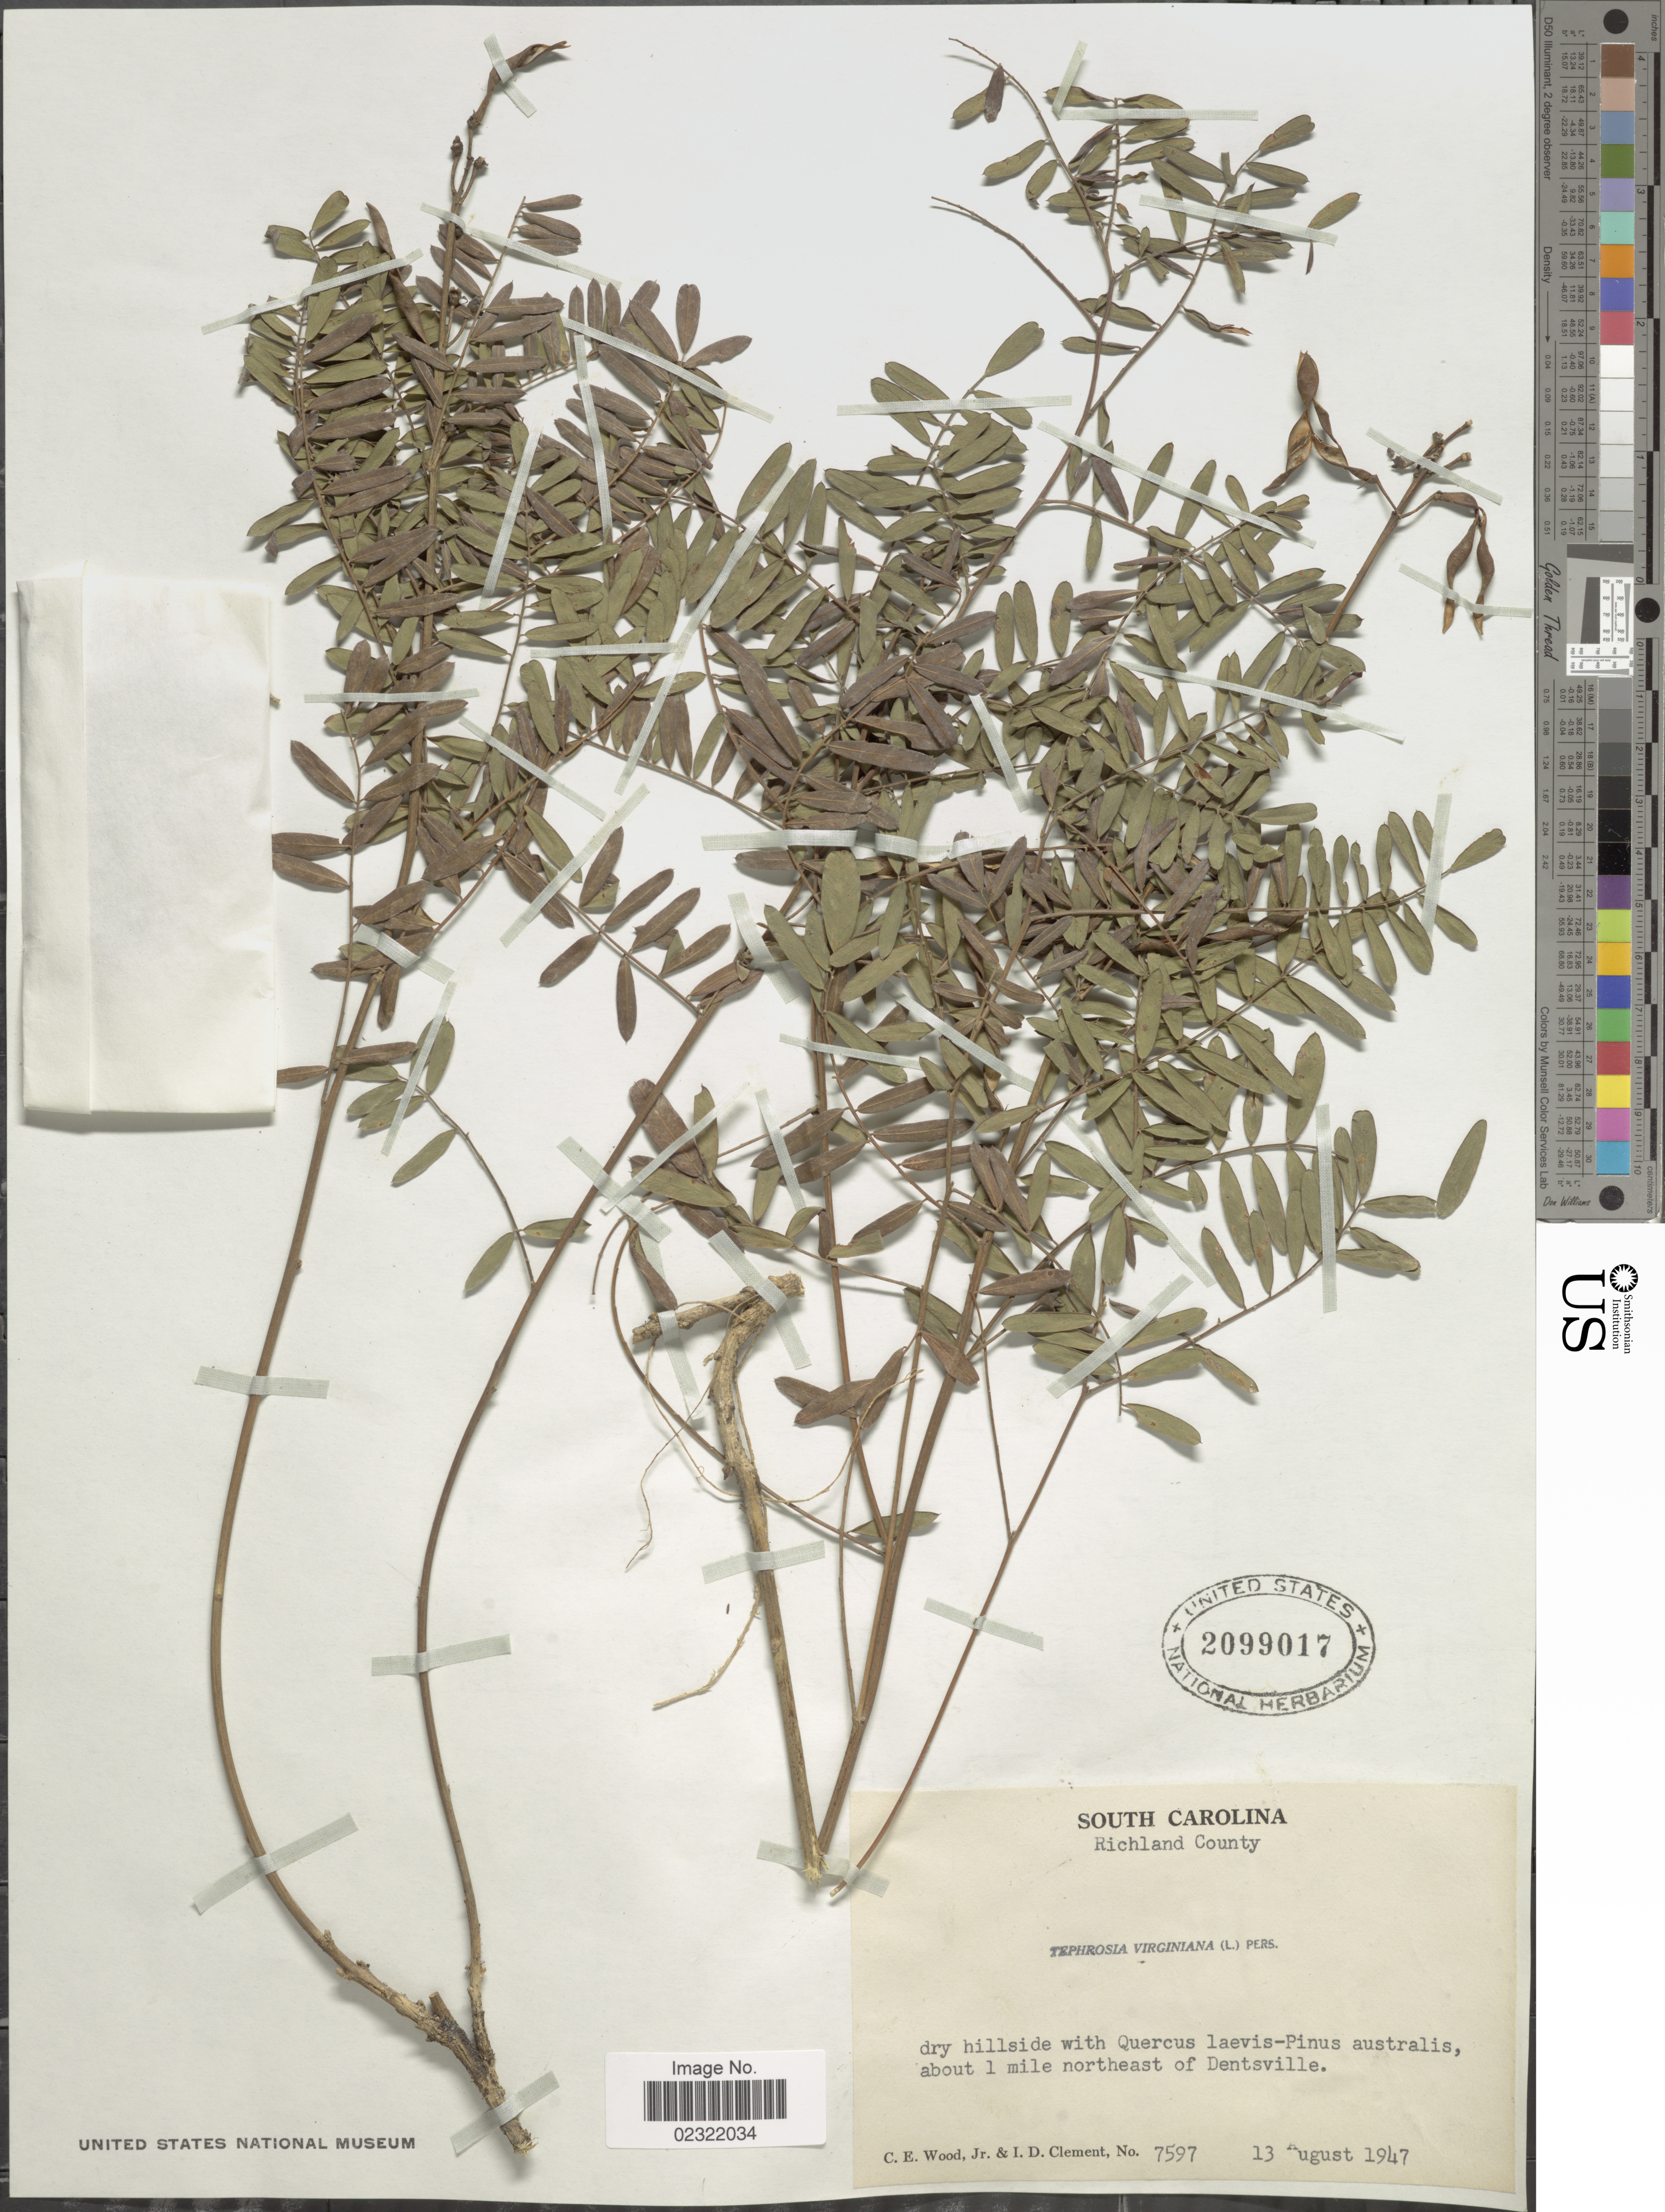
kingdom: Plantae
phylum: Tracheophyta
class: Magnoliopsida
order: Fabales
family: Fabaceae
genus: Tephrosia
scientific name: Tephrosia virginiana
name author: (L.) Pers.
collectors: C. Wood & I. Clement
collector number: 7597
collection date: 1947-08-13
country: United States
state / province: South Carolina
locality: Richland County, dry hillside with Quercus laevis-Pinus australis, about 1 mile northeast of Dentsville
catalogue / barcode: US 2099017